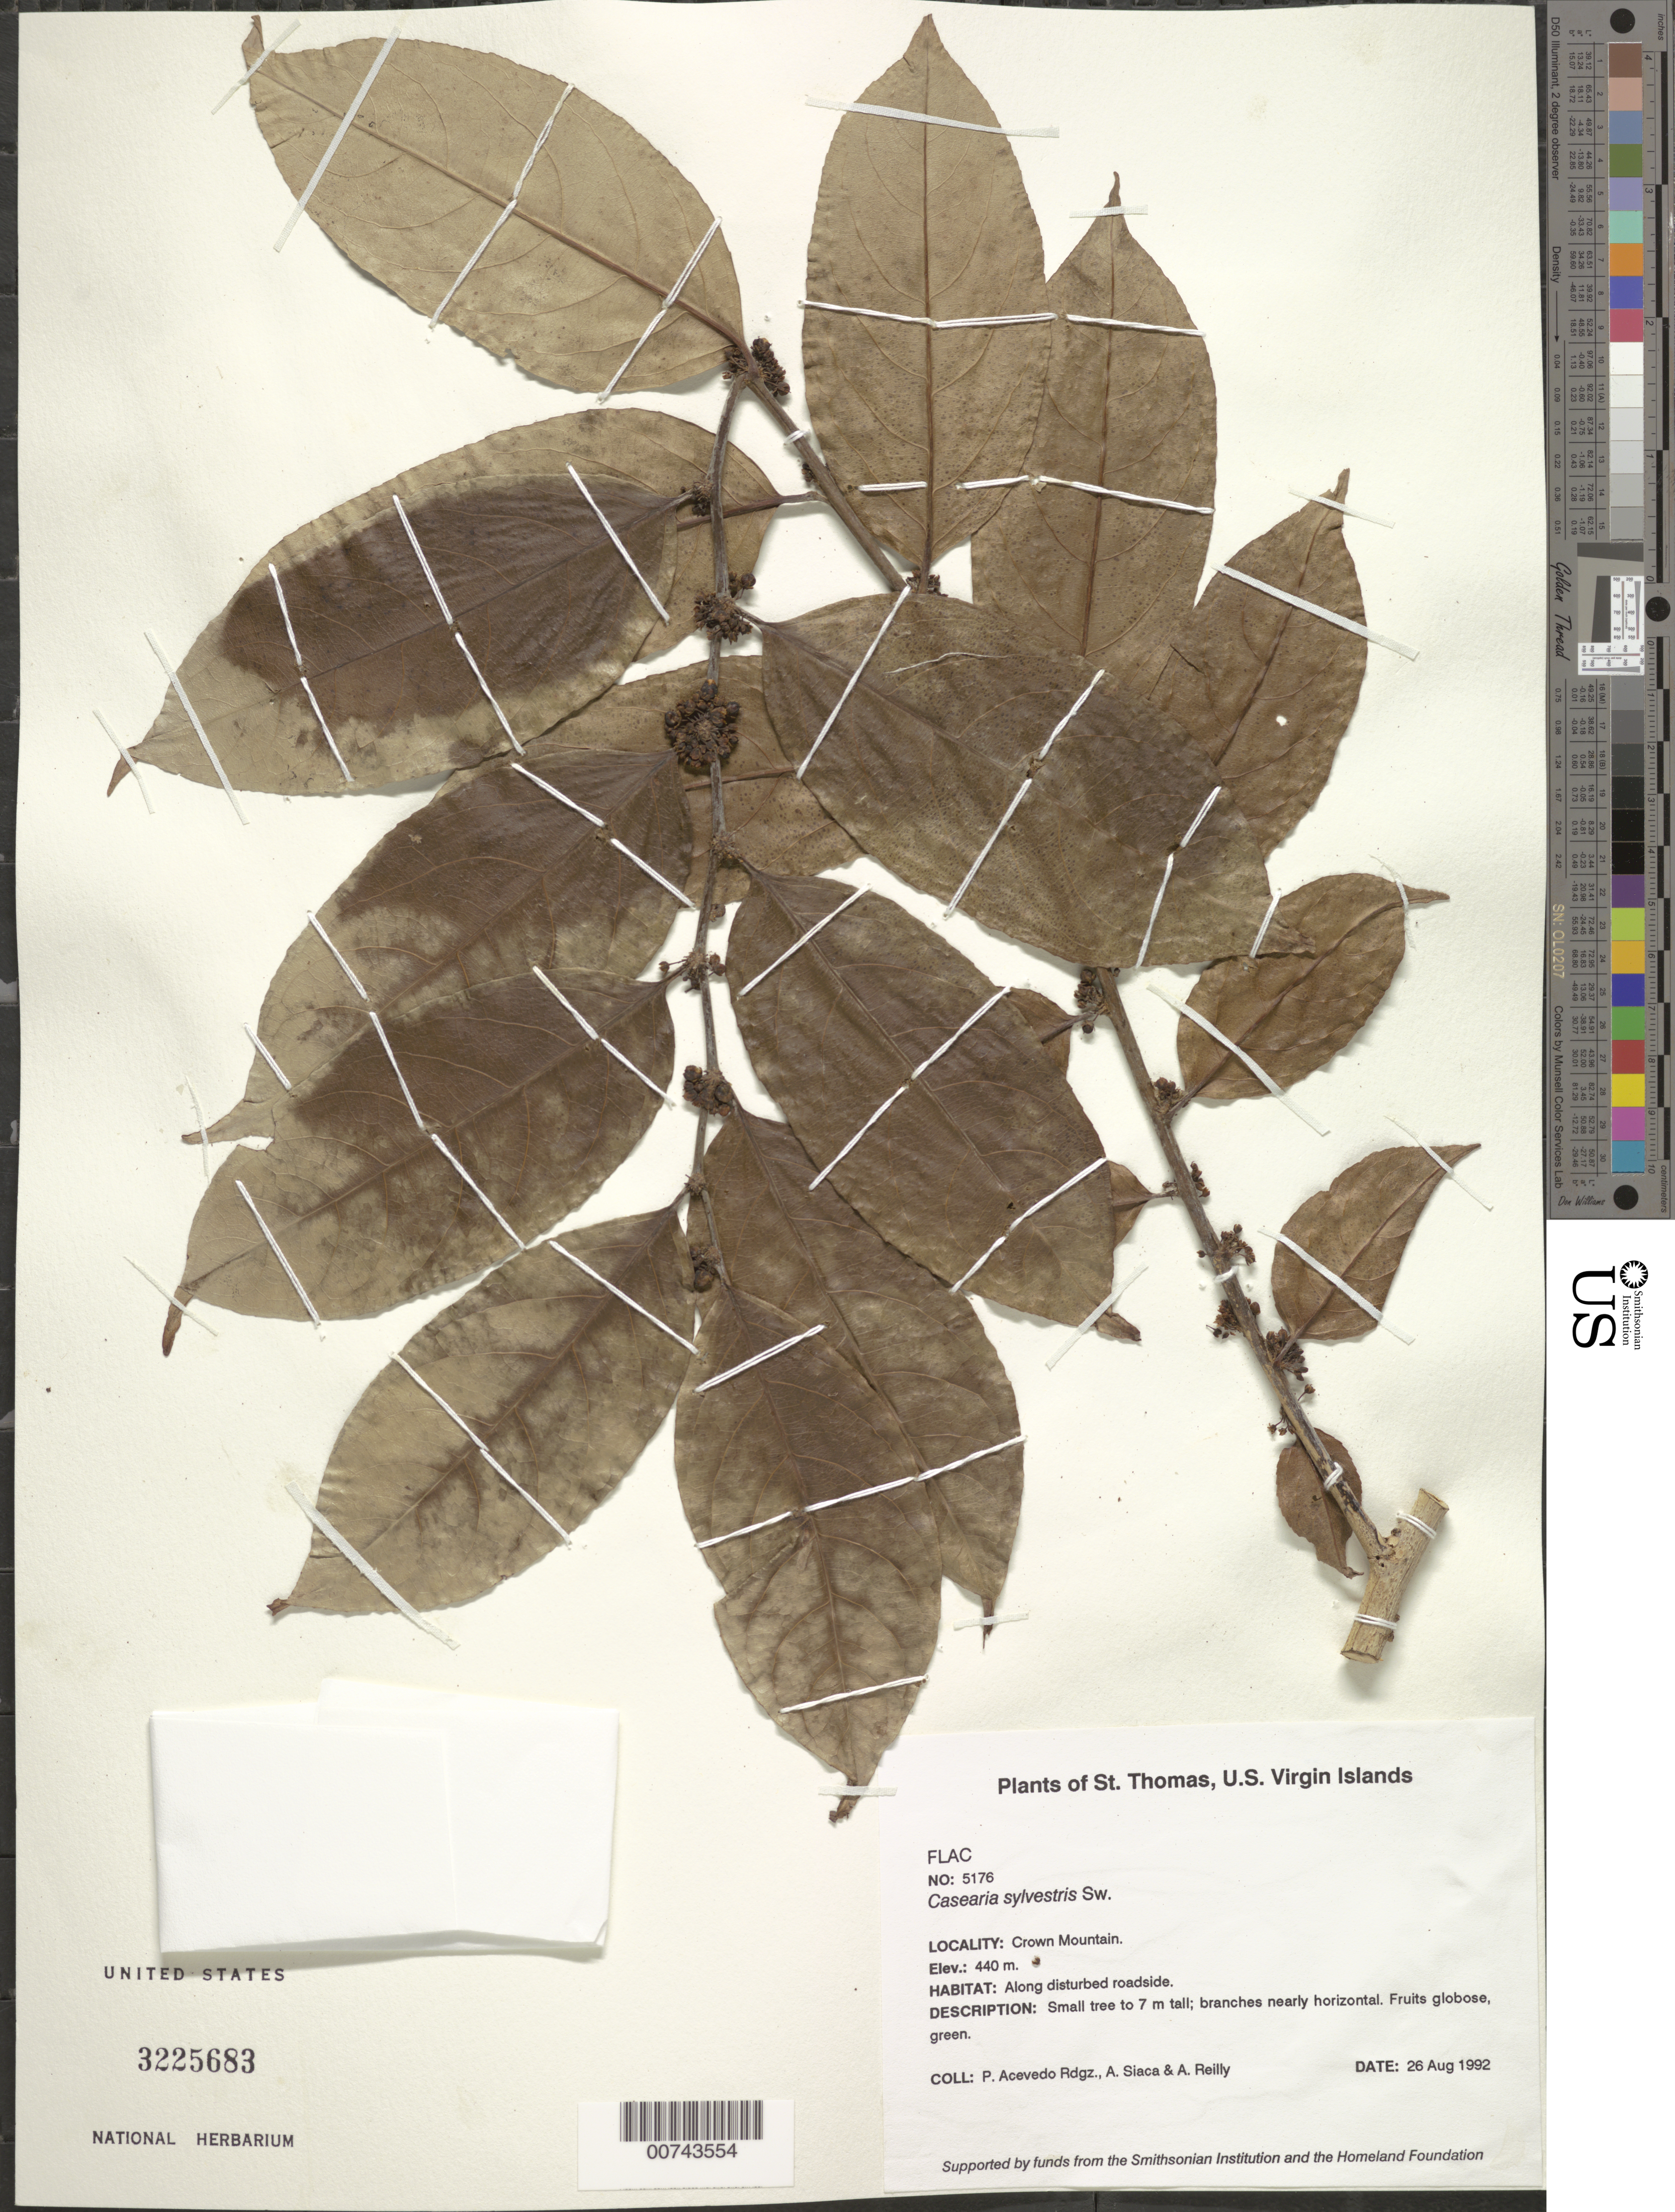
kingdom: Plantae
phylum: Tracheophyta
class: Magnoliopsida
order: Malpighiales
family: Salicaceae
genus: Casearia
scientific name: Casearia sylvestris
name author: Sw.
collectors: P. Acevedo-Rodr., A. Siaca & A. Reilly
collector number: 5176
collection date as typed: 26 Aug 1992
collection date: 1992-08-26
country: U.S. Virgin Islands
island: St. Thomas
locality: Crown Mountain.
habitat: Along disturbed roadside.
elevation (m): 440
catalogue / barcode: US 3225683